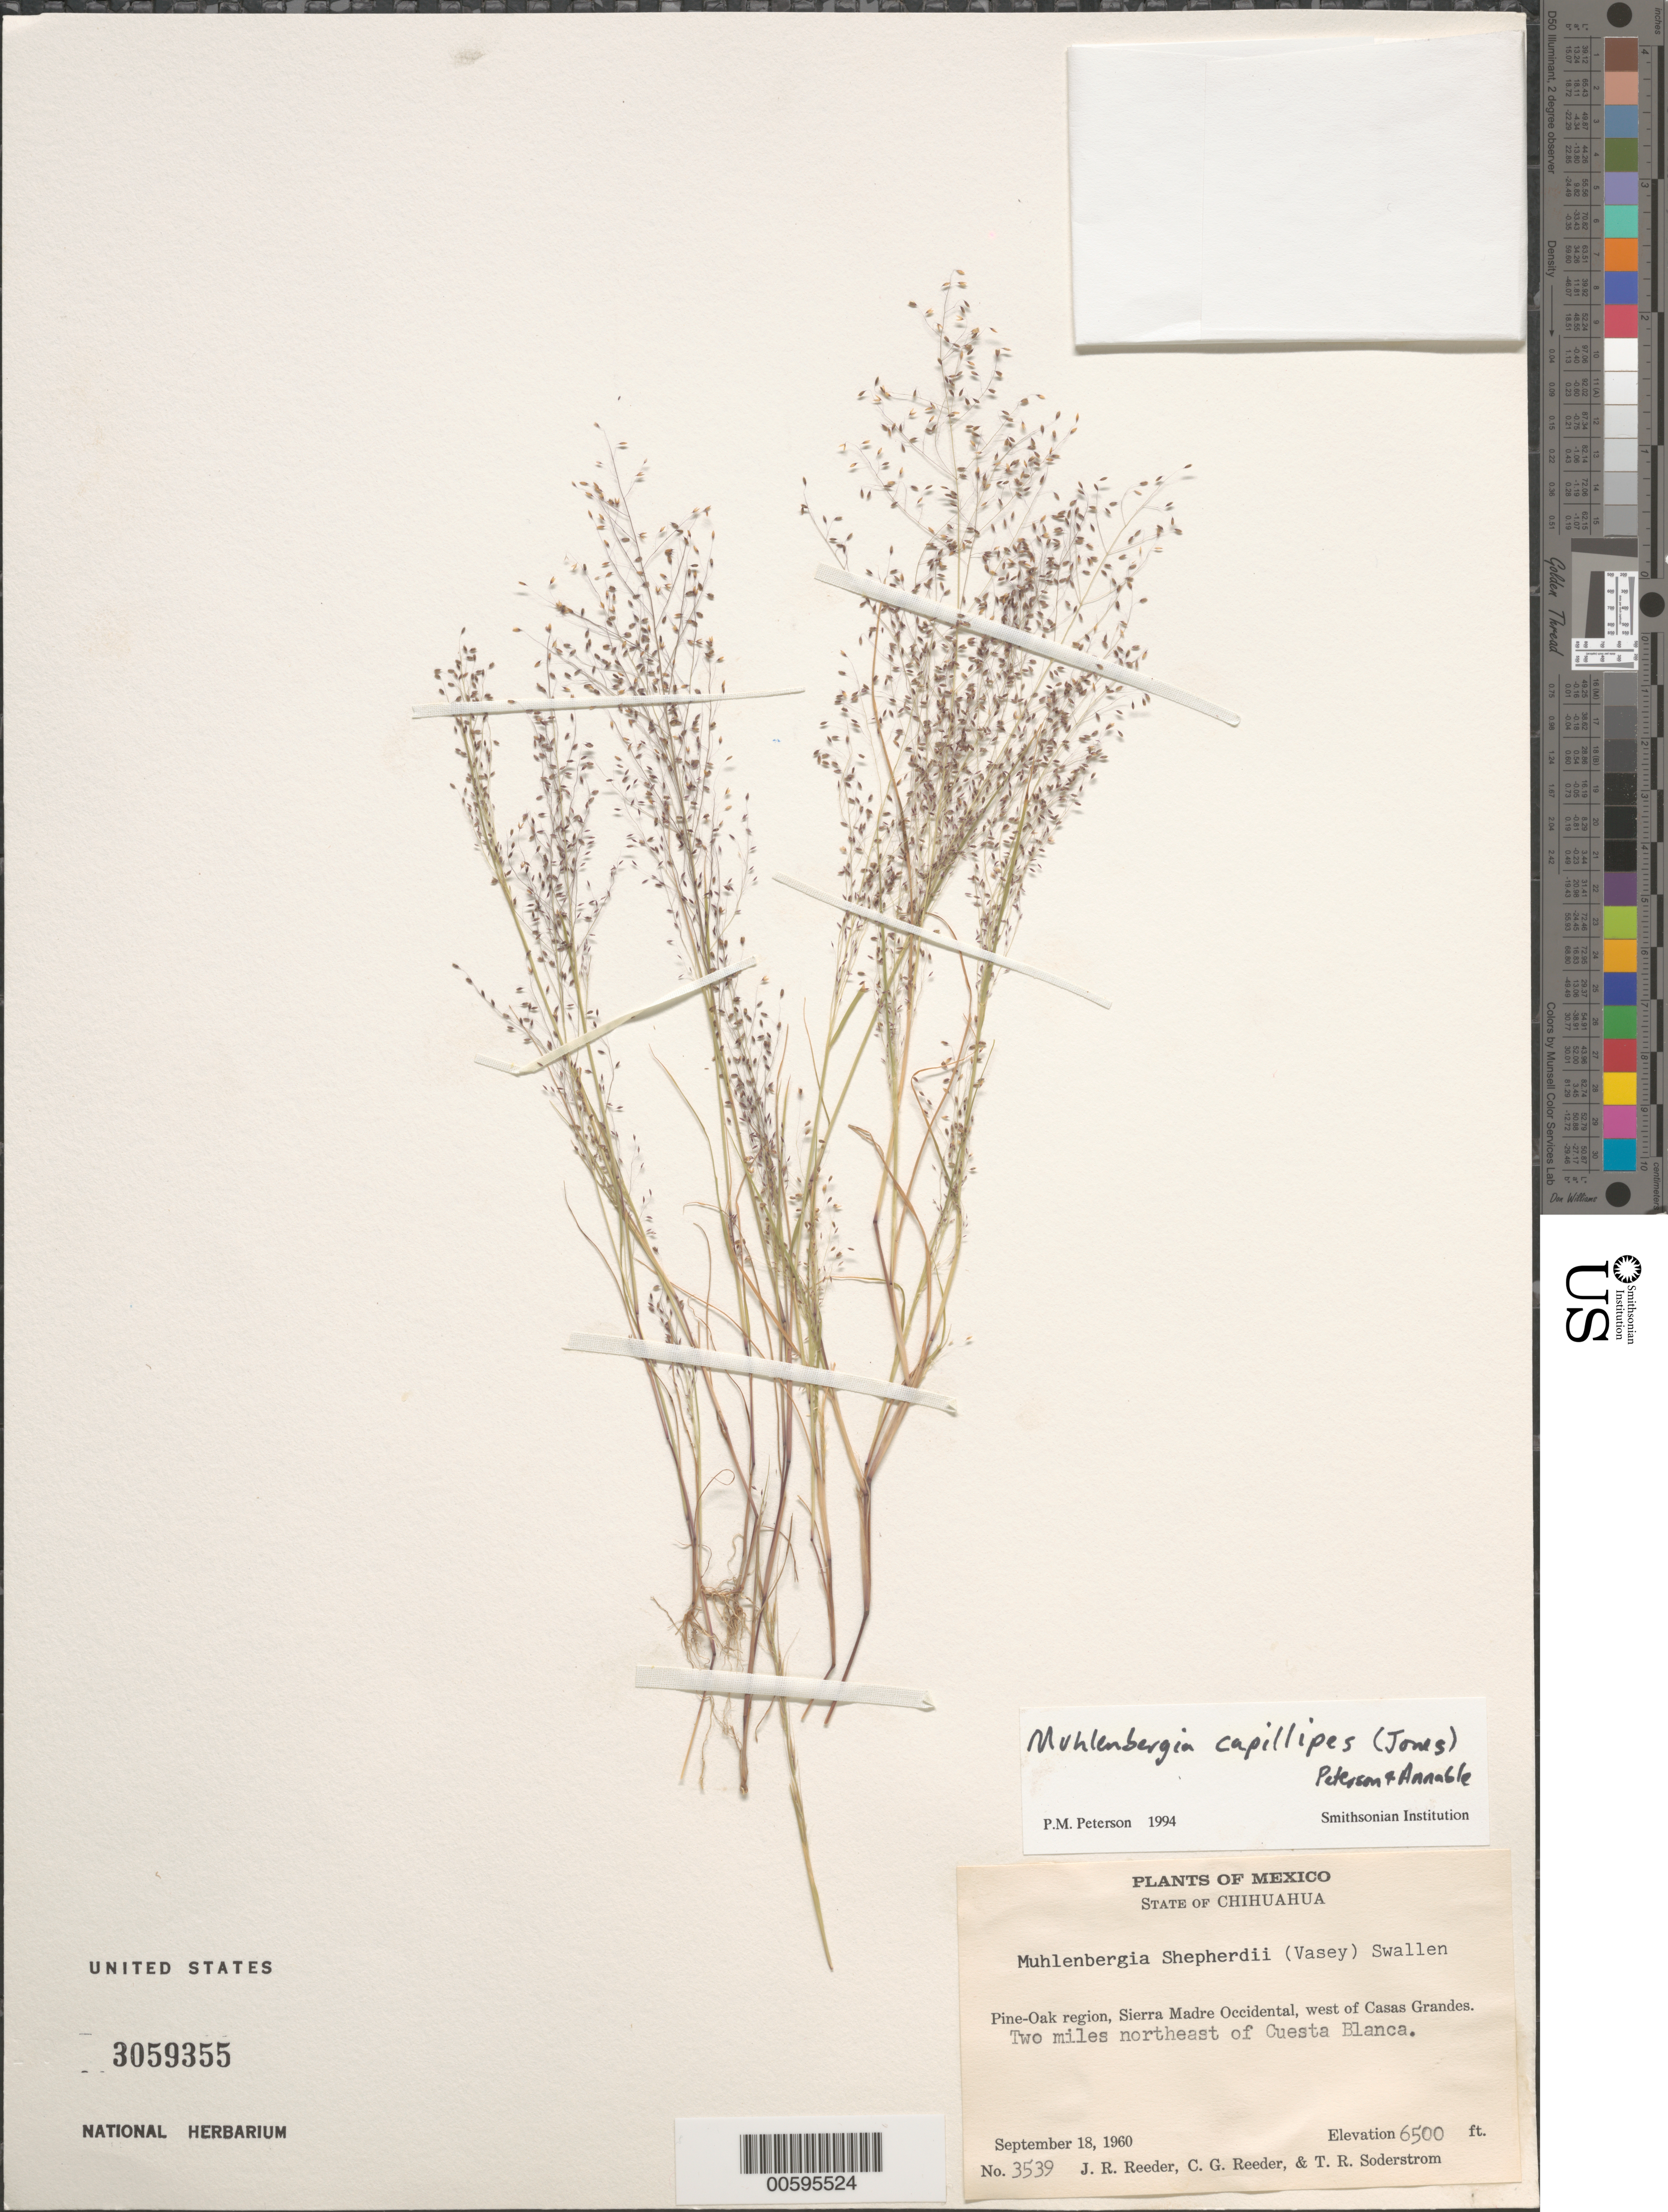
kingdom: Plantae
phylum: Tracheophyta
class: Liliopsida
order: Poales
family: Poaceae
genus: Muhlenbergia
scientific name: Muhlenbergia capillipes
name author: (M.E. Jones) P.M. Peterson & Annable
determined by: Peterson, Paul M., (BOT), Smithsonian Institution - National Museum of Natural History (UNITED STATES)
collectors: J. R. Reeder, C. G. Reeder & T. R. Soderstrom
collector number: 3539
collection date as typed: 18 Sep 1960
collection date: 1960-09-18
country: Mexico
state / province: Chihuahua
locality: Sierra Madre Occidental, W of Casas Grandes, 2 mi NE of Cuesta Blanca.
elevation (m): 1981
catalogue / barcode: US 3059355